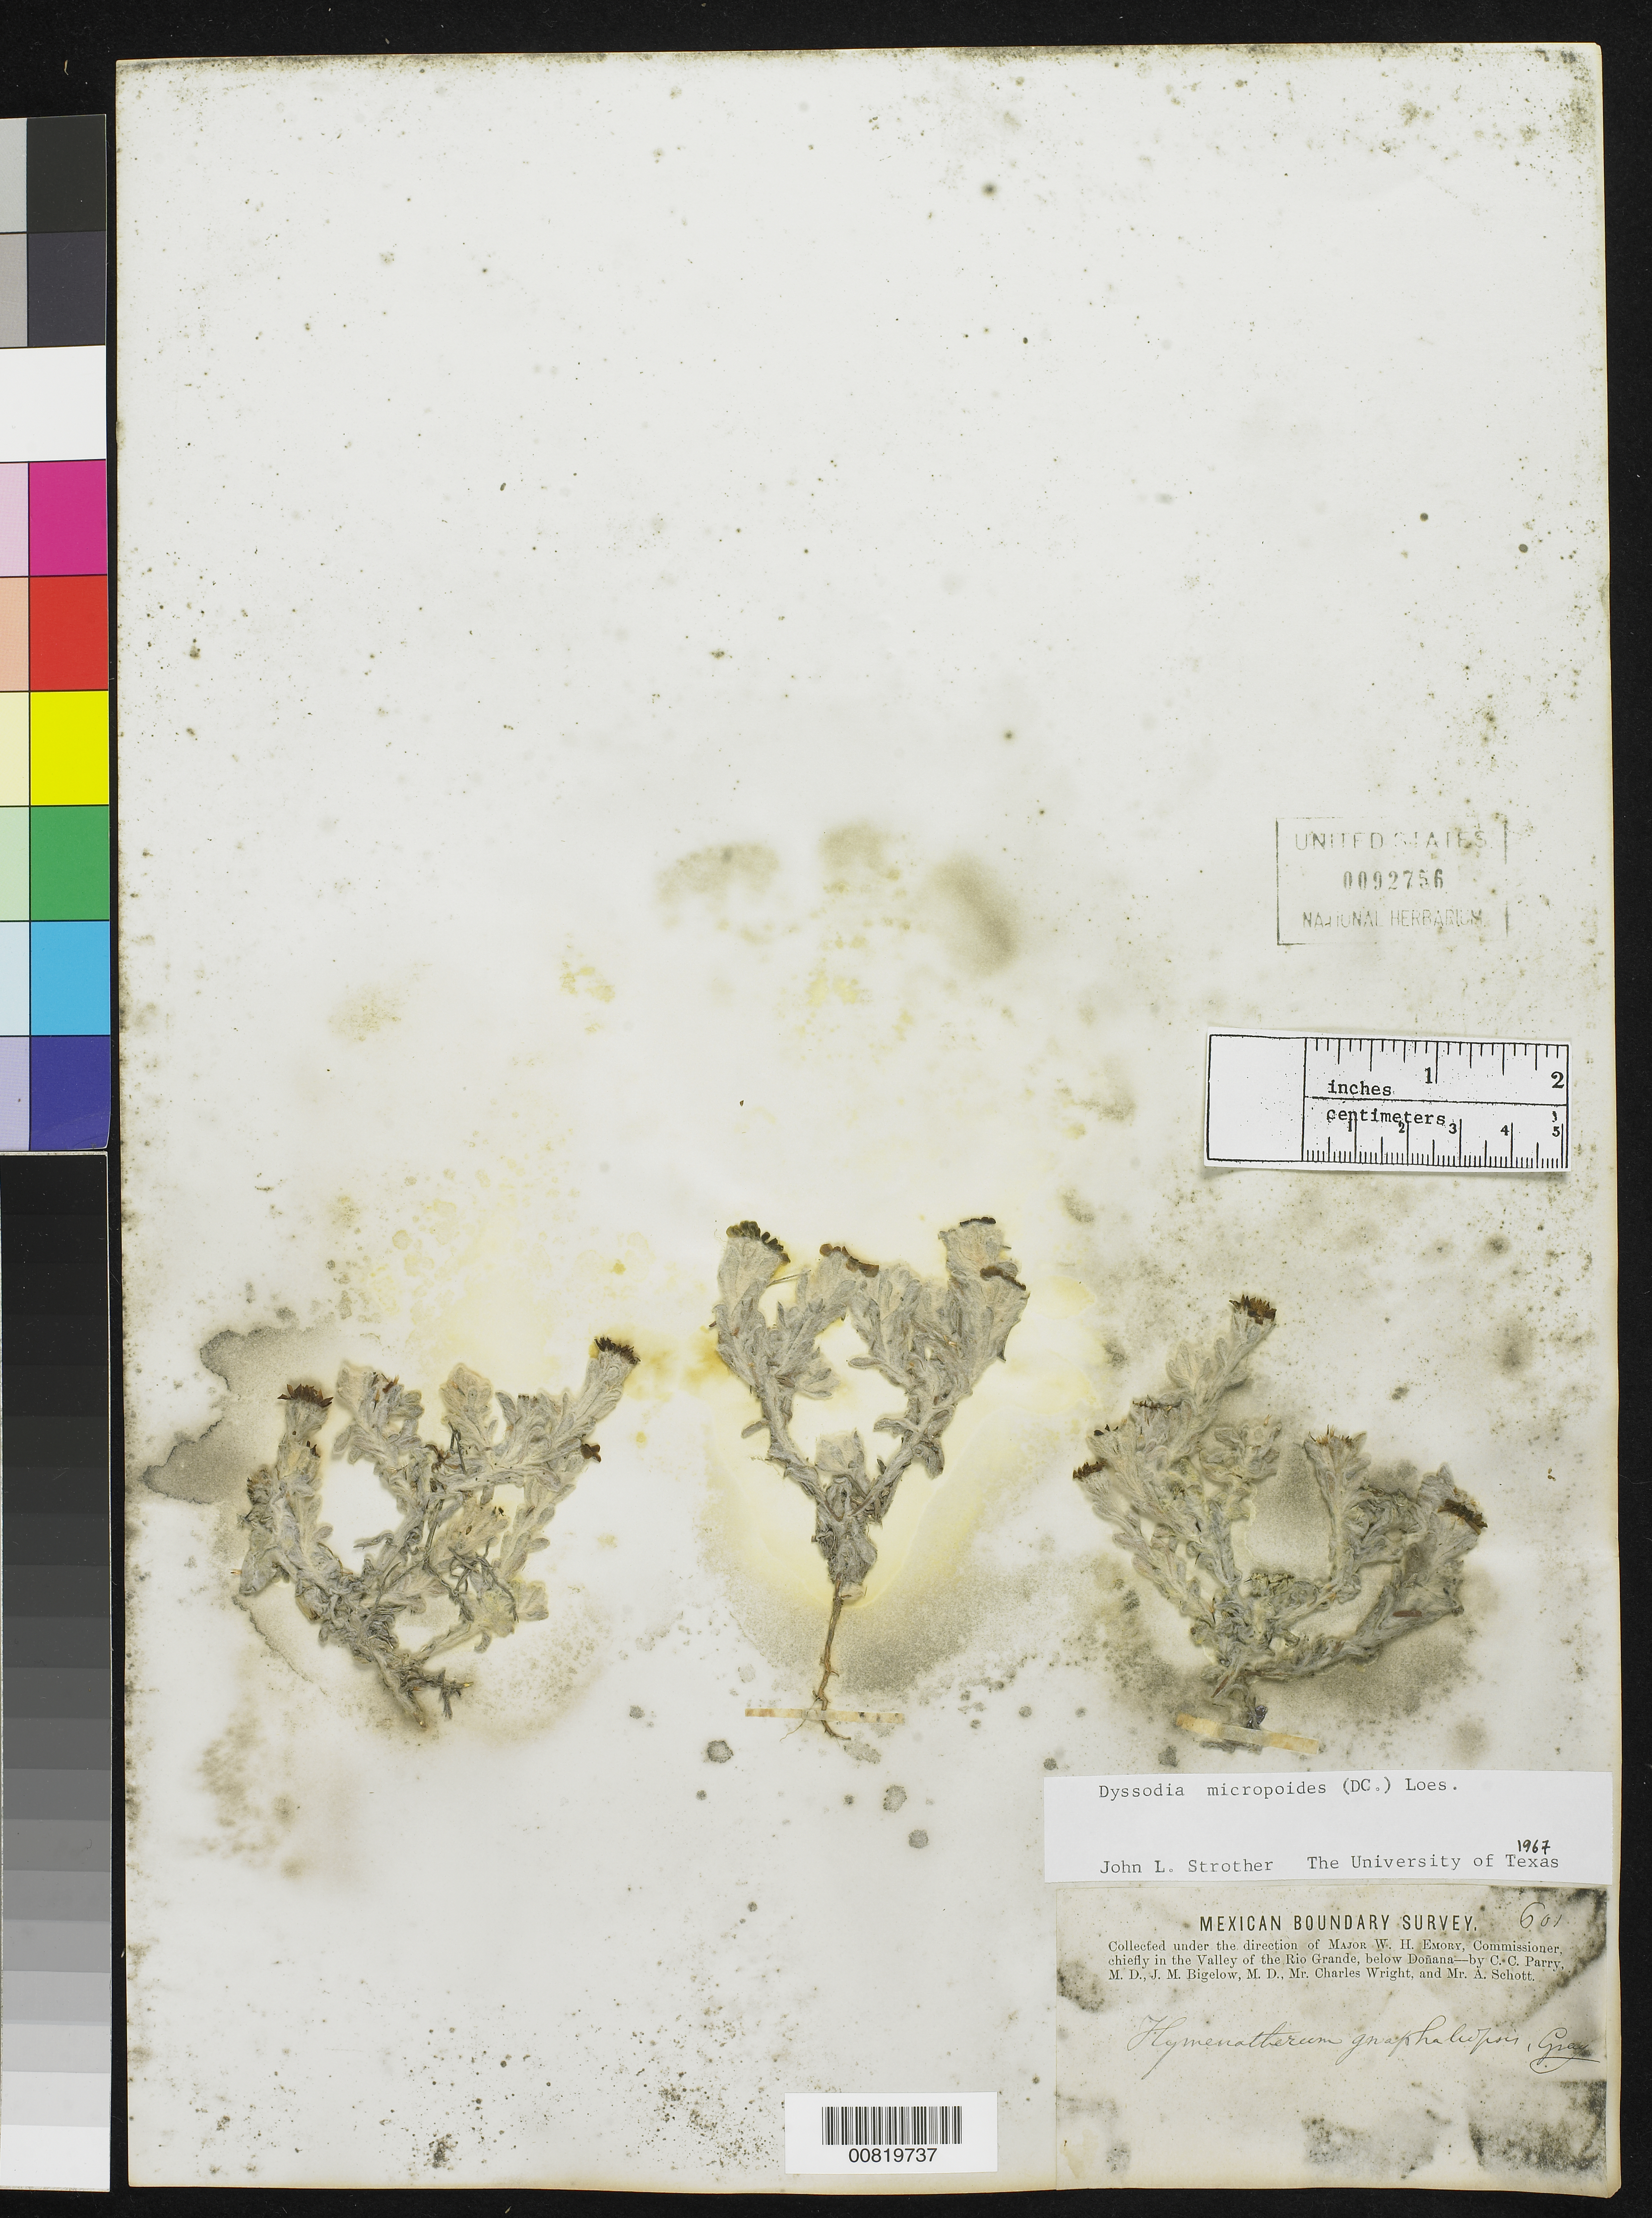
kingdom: Plantae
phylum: Tracheophyta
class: Magnoliopsida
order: Asterales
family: Asteraceae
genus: Thymophylla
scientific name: Thymophylla micropoides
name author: (DC.) Strother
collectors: C. C. Parry, J. M. Bigelow, C. Wright & A. C. V. Schott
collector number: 601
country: United States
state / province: New Mexico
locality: Valley of the Rio Grande, below Doñana, New Mexico.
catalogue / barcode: US 92756